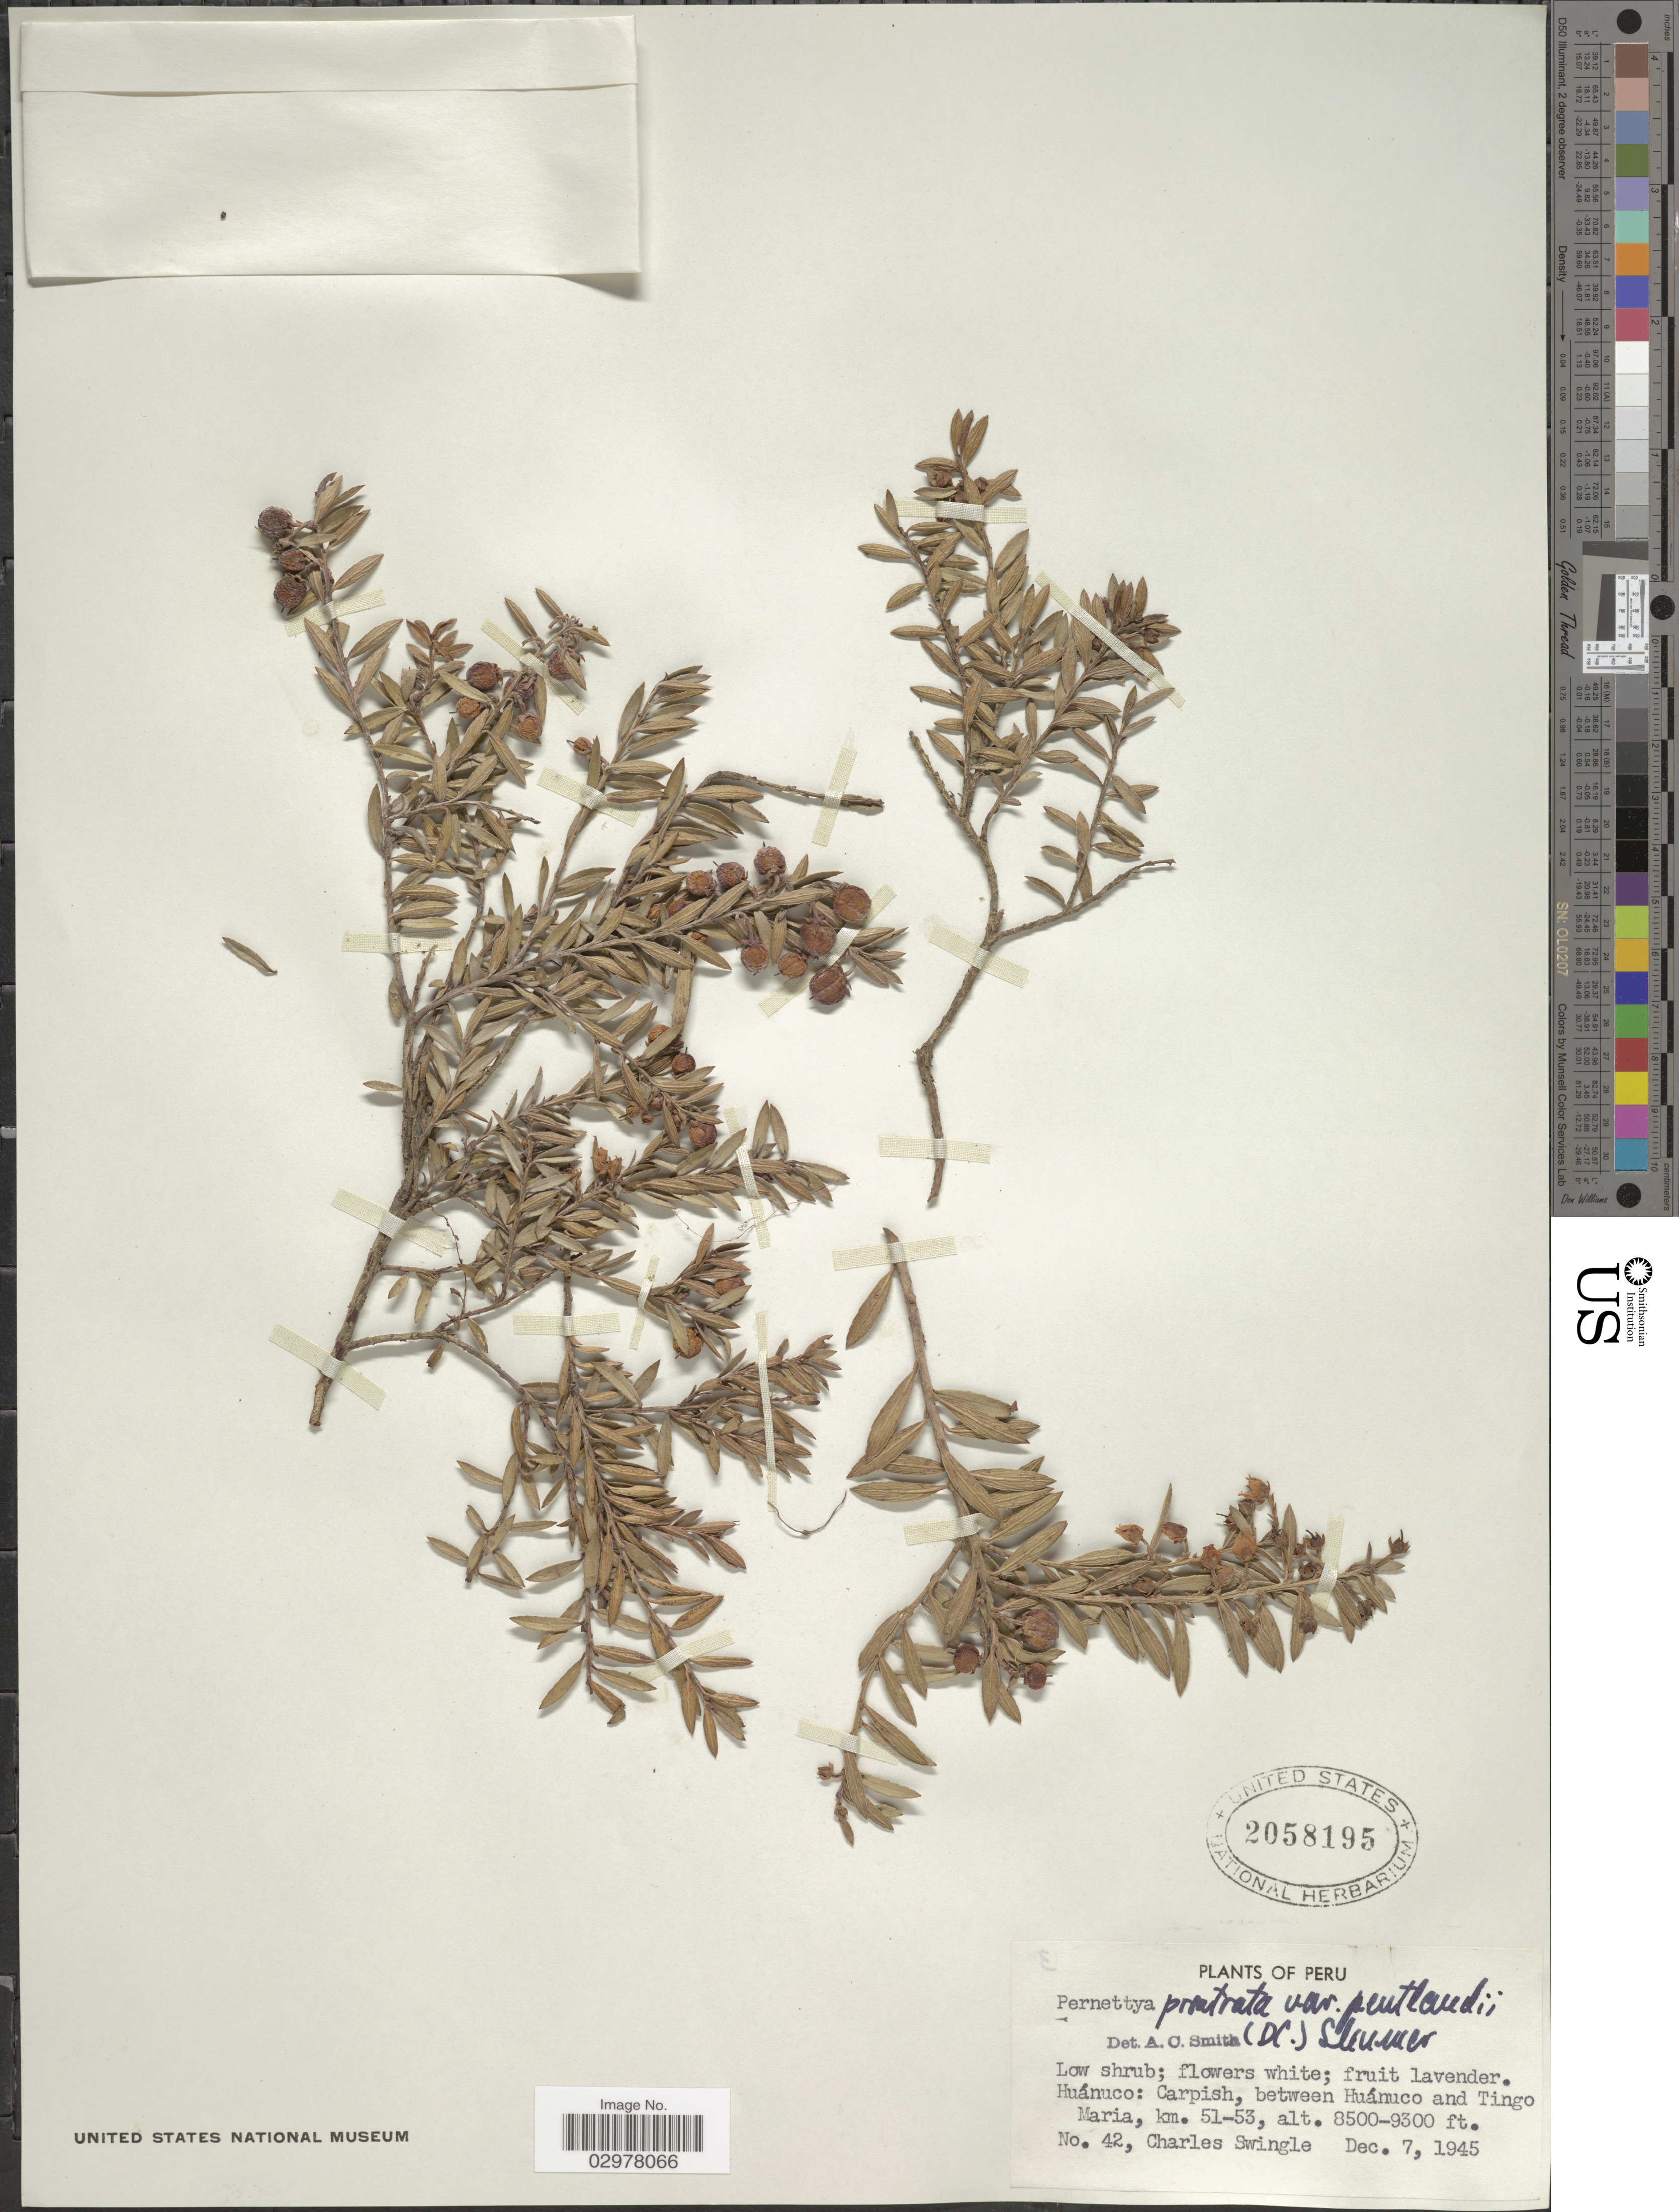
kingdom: Plantae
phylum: Tracheophyta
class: Magnoliopsida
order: Ericales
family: Ericaceae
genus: Pernettya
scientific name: Pernettya prostrata var. pentlandii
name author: (DC.) Sleumer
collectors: C. Swingle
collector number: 42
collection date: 1945-12-07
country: Peru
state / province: Huánuco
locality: Carpish, between Huánuco and Tingo Maria, km. 51-53.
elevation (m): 2591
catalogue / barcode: US 2058195